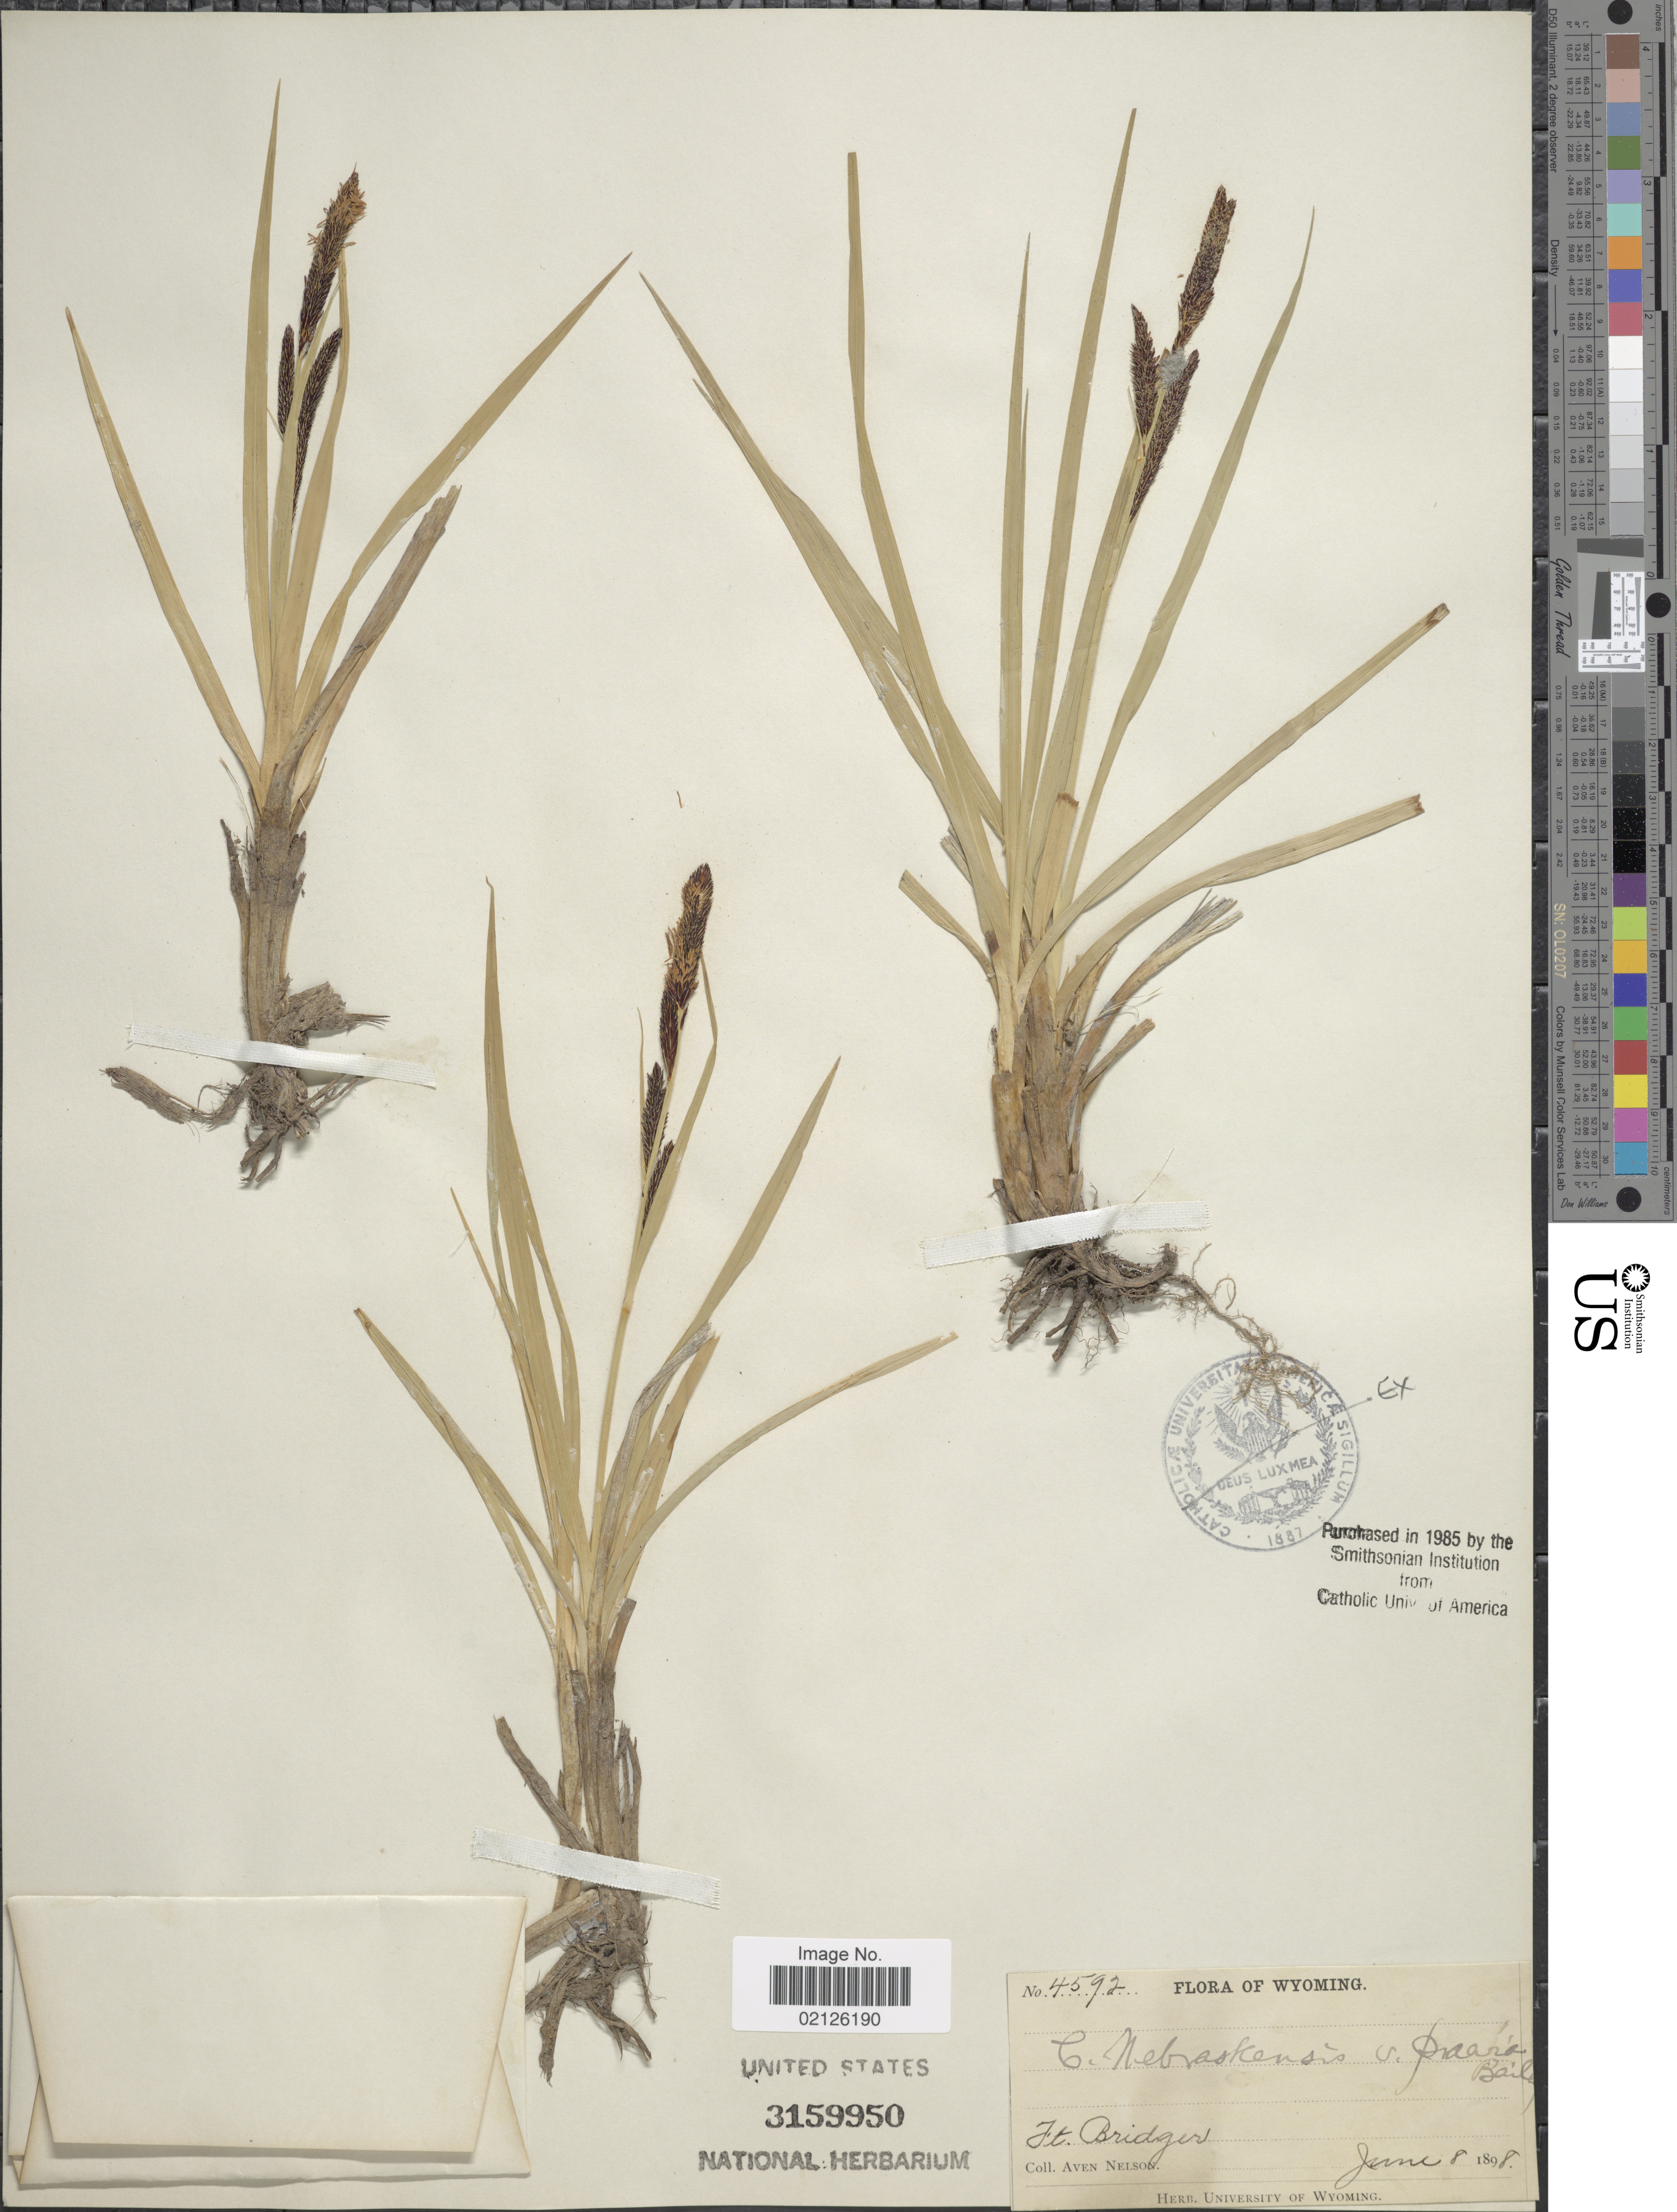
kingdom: Plantae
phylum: Tracheophyta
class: Liliopsida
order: Poales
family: Cyperaceae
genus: Carex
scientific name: Carex nebrascensis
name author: Dewey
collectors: A. Nelson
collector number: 4592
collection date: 1898-06-08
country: United States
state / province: Wyoming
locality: Ft Bridger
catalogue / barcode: US 3159950